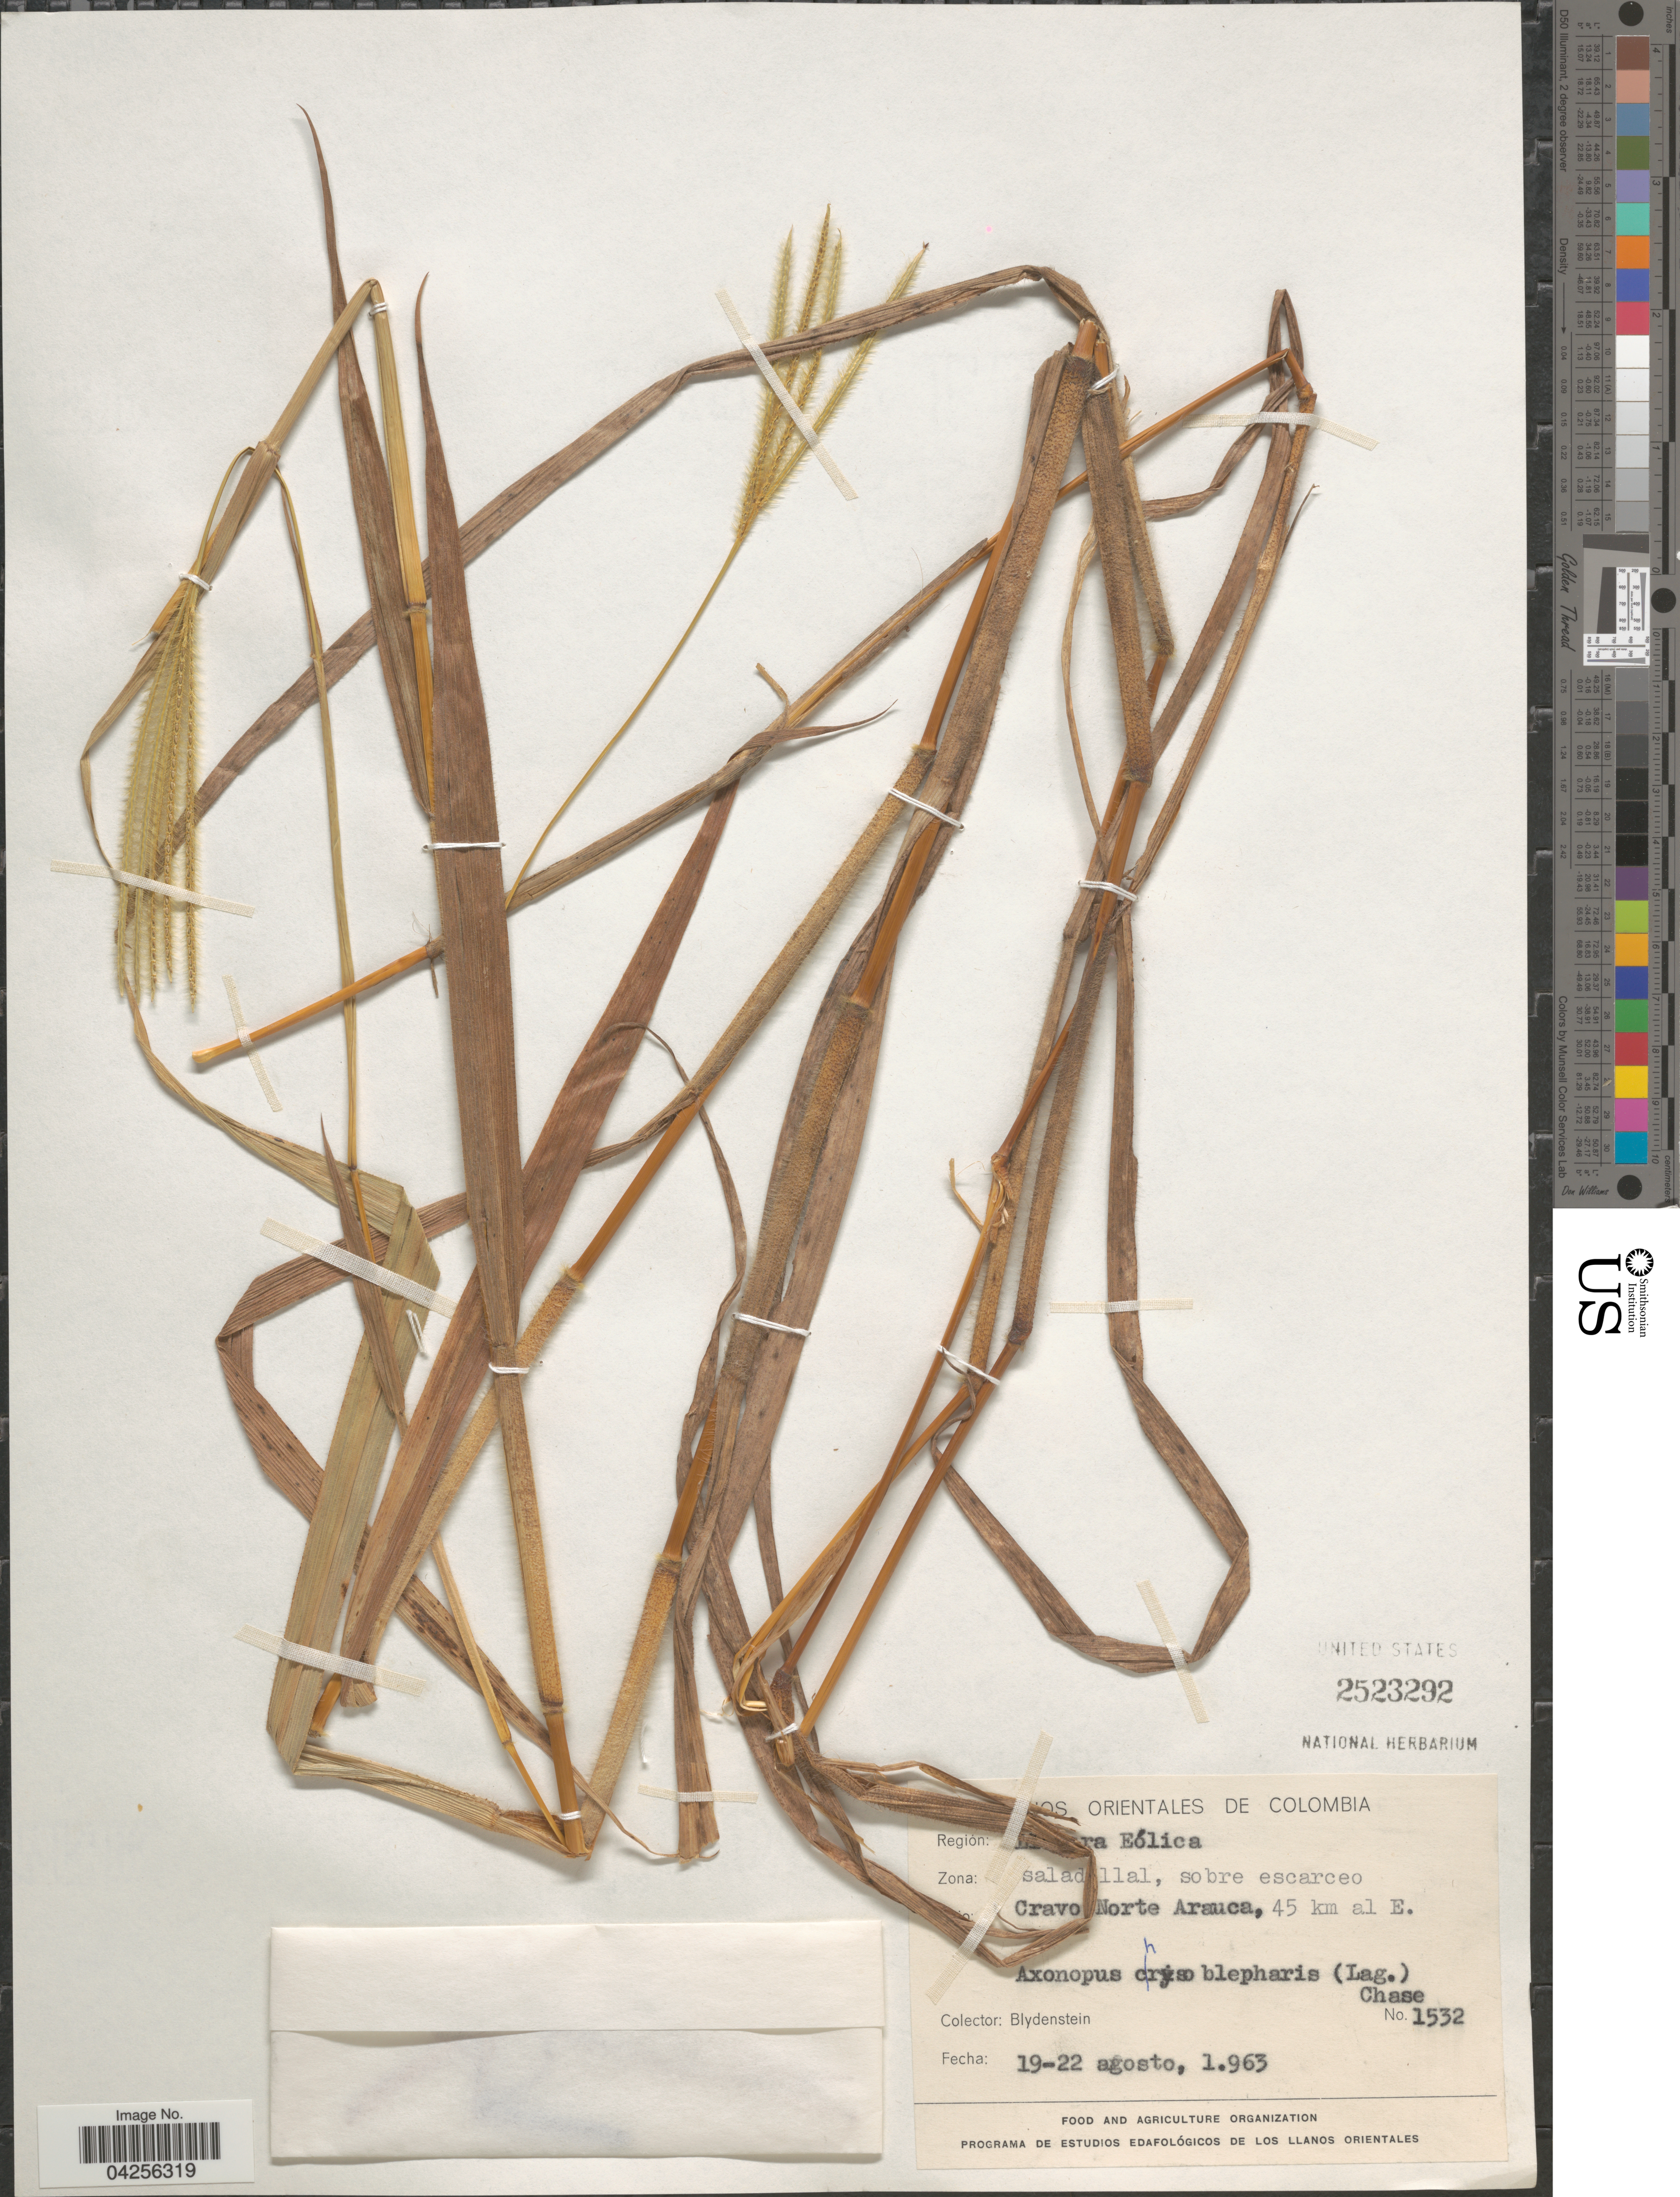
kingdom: Plantae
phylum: Tracheophyta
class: Liliopsida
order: Poales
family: Poaceae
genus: Axonopus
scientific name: Axonopus chrysoblepharis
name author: (Lag.) Chase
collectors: Blydenstein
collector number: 1532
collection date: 1963-08-19/1963-08-22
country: Colombia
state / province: Arauca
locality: Llanos Orientales de Colombia. Región: Llanura Eólica. Cravo Norte Arauca, 45 km al E.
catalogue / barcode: US 2523292